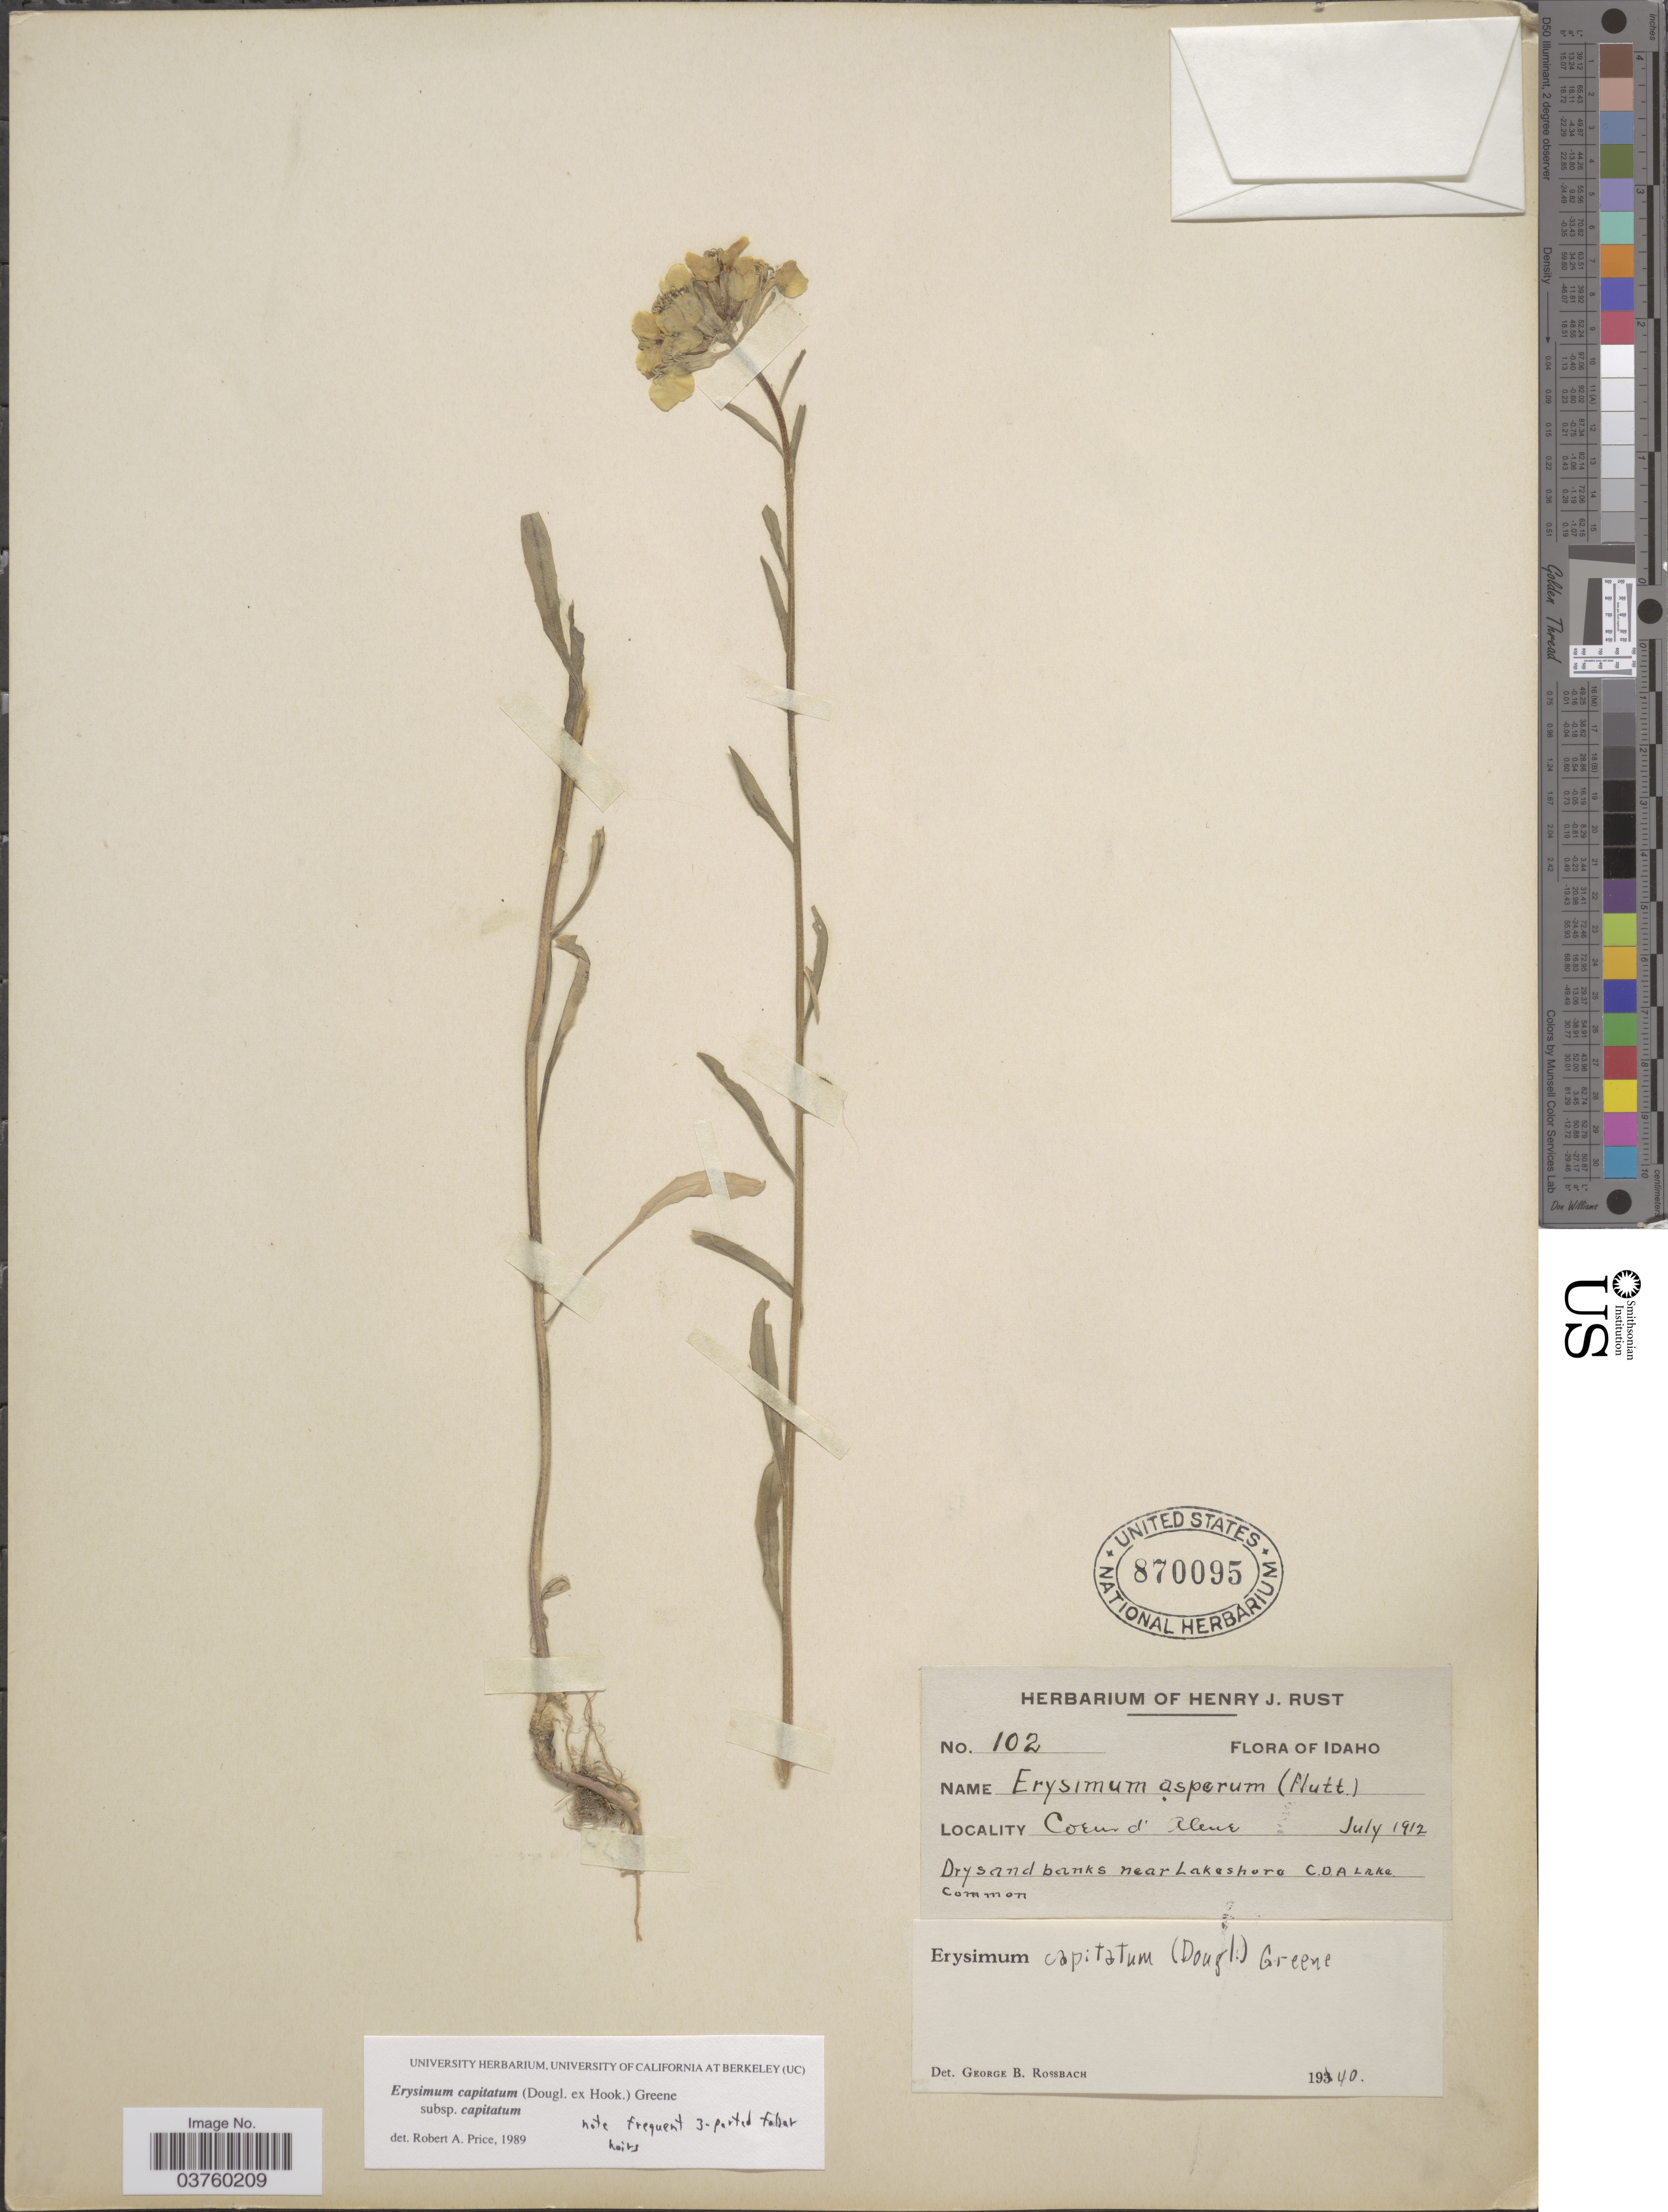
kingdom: Plantae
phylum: Tracheophyta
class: Magnoliopsida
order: Brassicales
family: Brassicaceae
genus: Erysimum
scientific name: Erysimum capitatum subsp. capitatum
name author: (Douglas ex Hook.) Greene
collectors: ex herb. Henry J. Rust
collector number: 102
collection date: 1912-07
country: United States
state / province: Idaho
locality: Coeur D'Alene. Dry sand banks near Lakeshore C.D.A Lake.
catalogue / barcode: US 870095